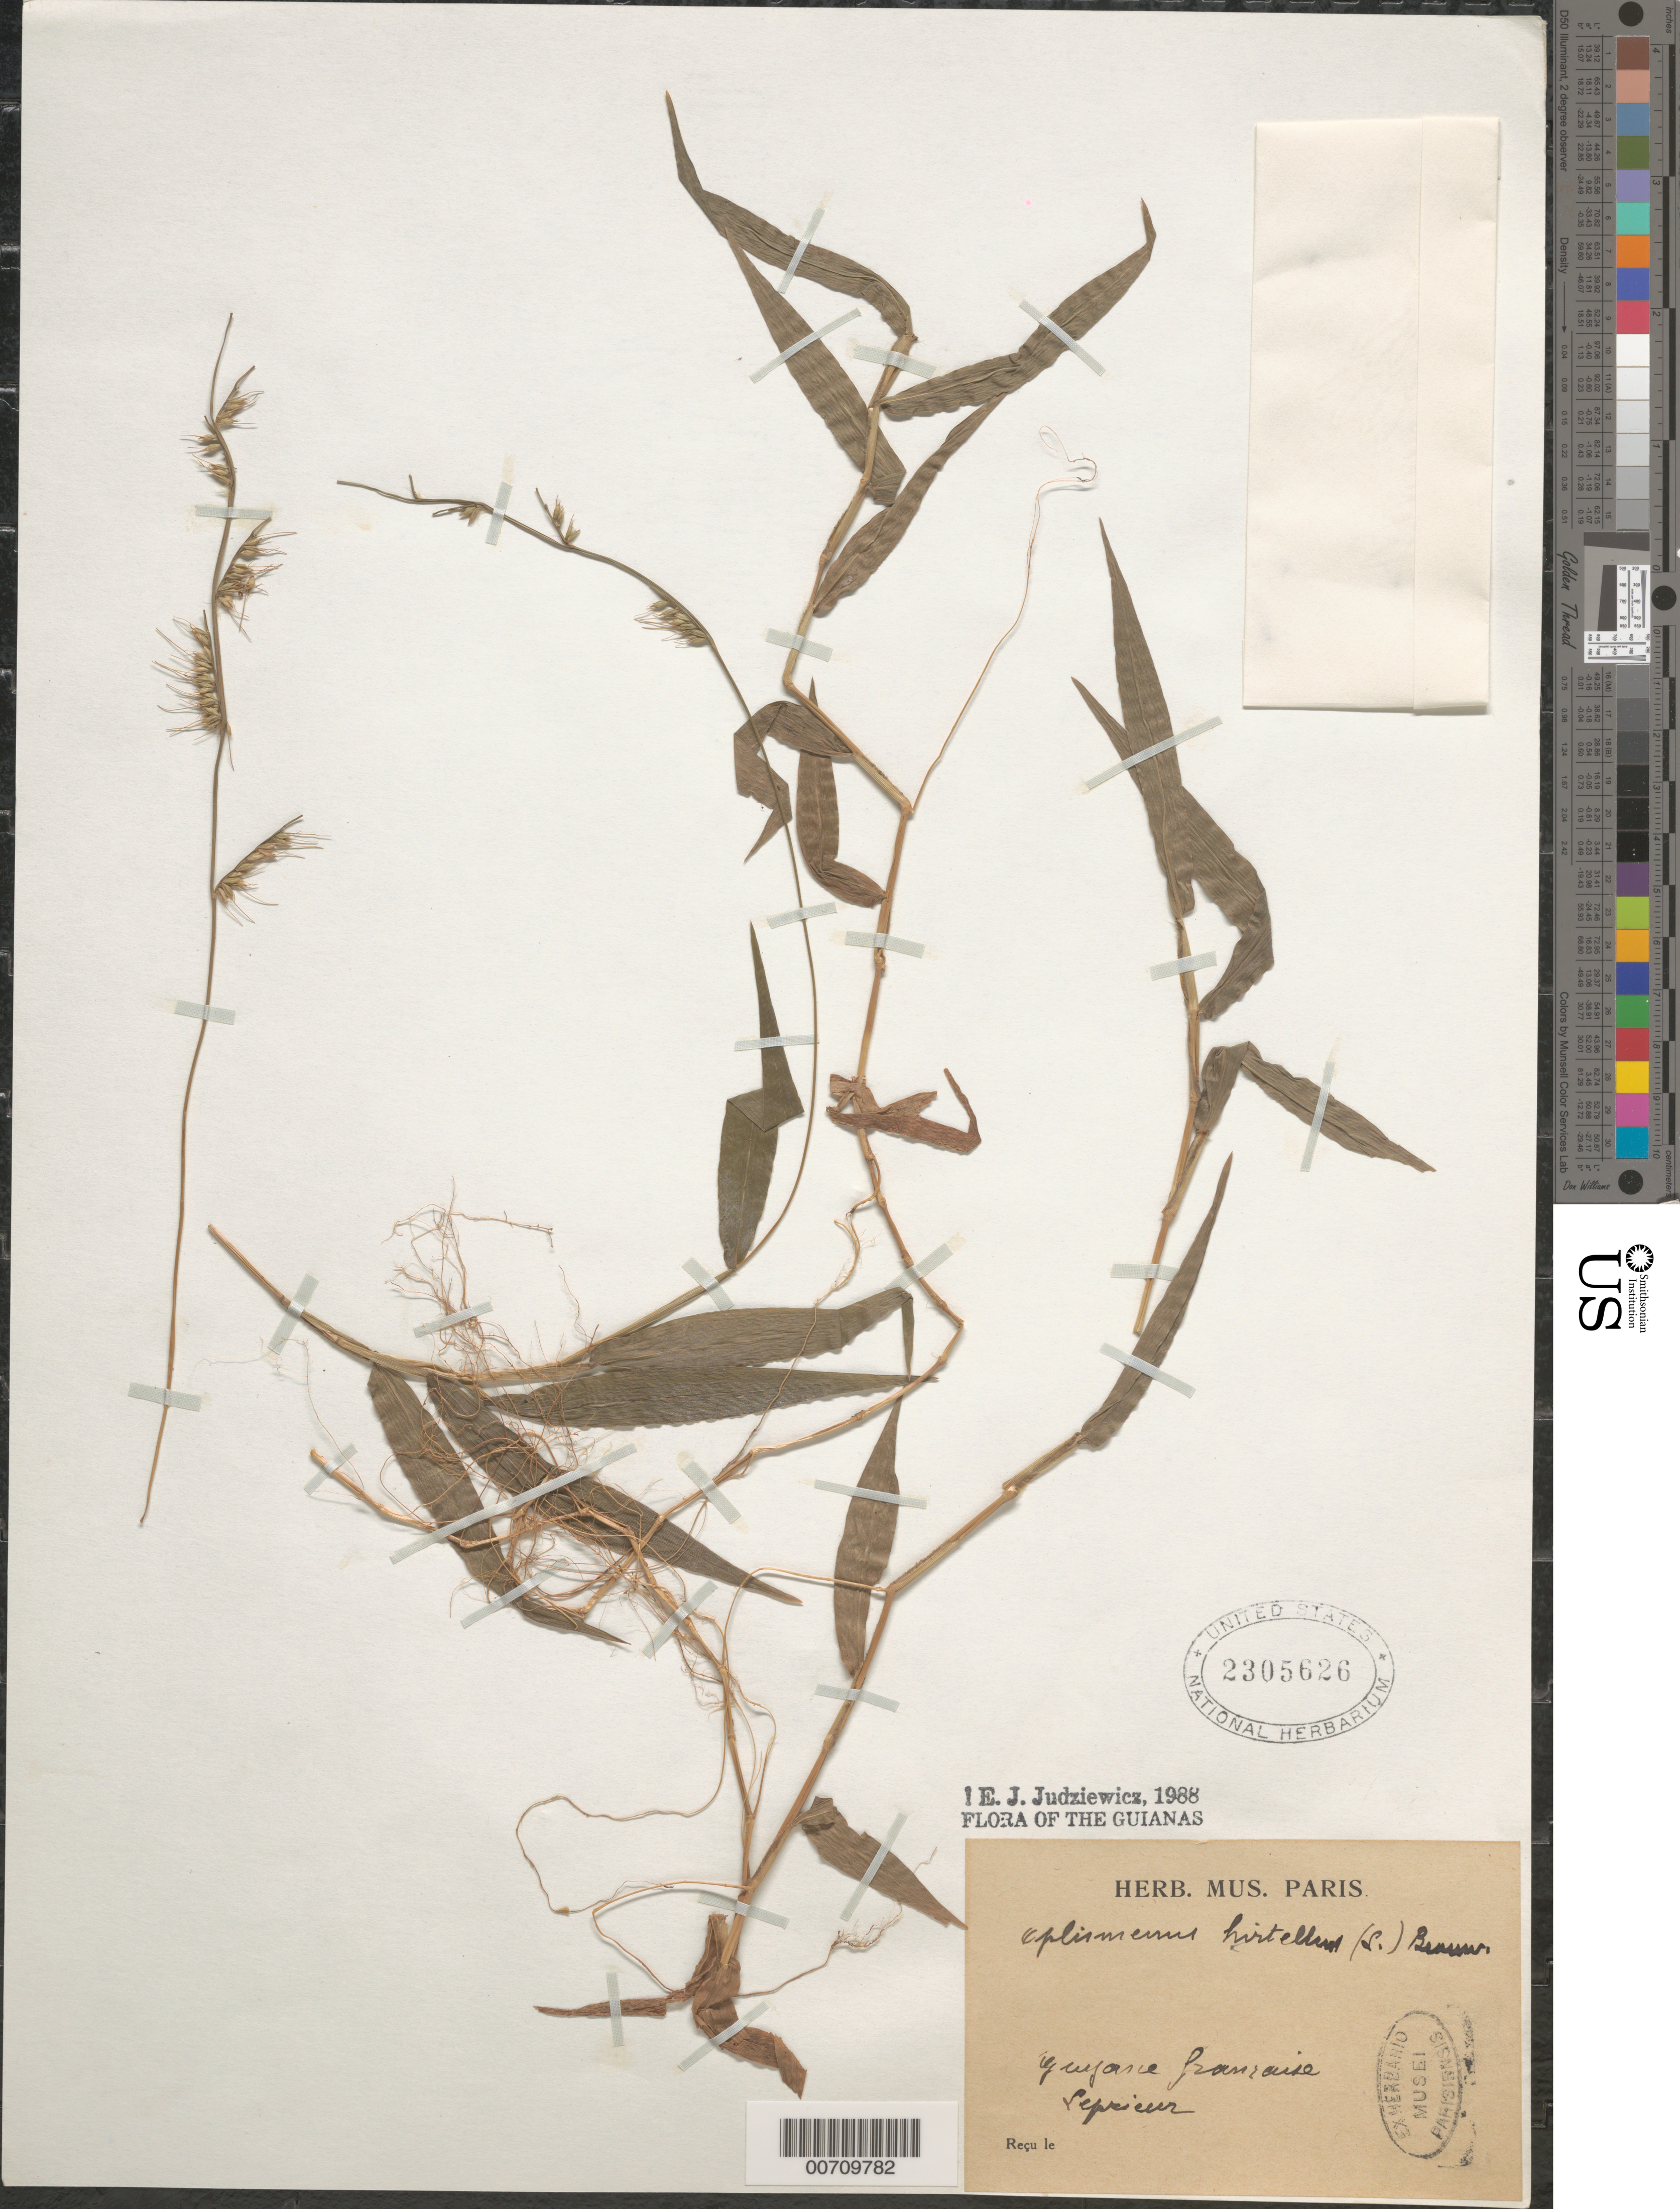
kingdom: Plantae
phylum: Tracheophyta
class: Liliopsida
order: Poales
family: Poaceae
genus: Oplismenus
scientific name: Oplismenus hirtellus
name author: (L.) P. Beauv.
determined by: Judziewicz, E. J.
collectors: F. M. R. Leprieur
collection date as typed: s.d.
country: French Guiana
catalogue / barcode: US 2305626